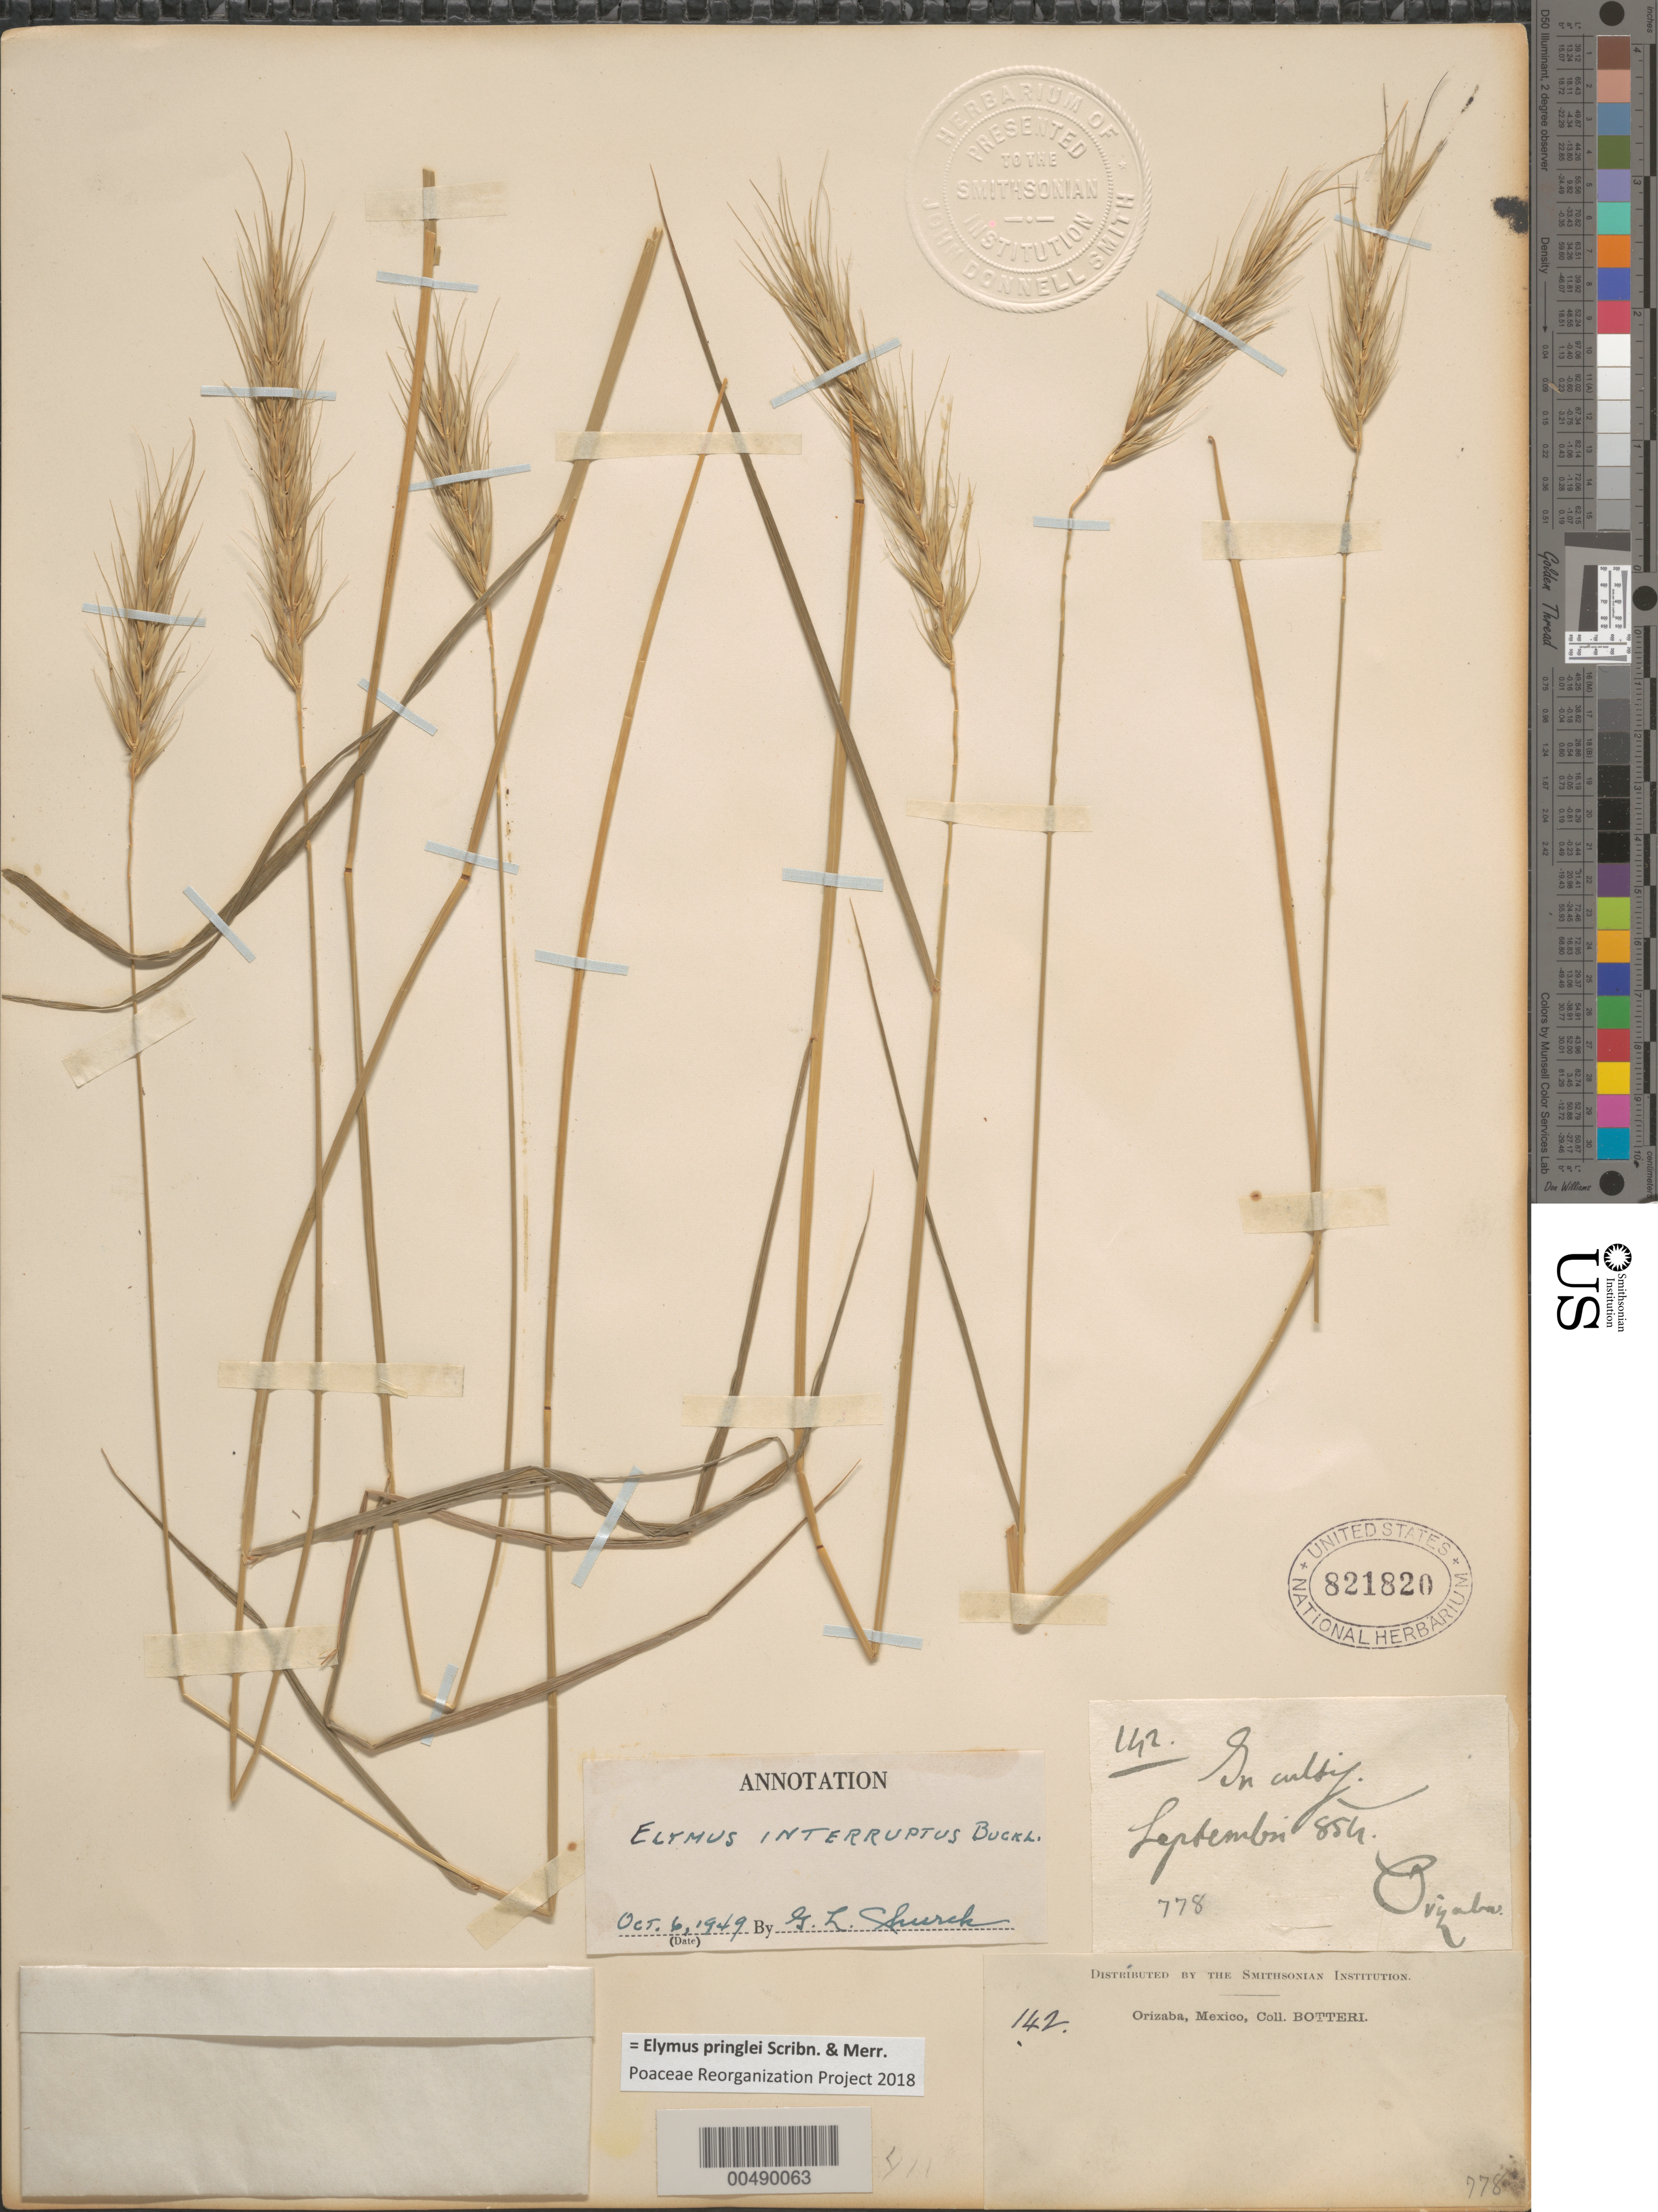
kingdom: Plantae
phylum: Tracheophyta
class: Liliopsida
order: Poales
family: Poaceae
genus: Elymus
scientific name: Elymus pringlei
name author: Scribn. & Merr.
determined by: Poaceae Reorganization Project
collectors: -. Botteri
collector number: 142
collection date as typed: Sep 1854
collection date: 1854-09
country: Mexico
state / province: Veracruz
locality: Orizaba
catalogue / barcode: US 821820